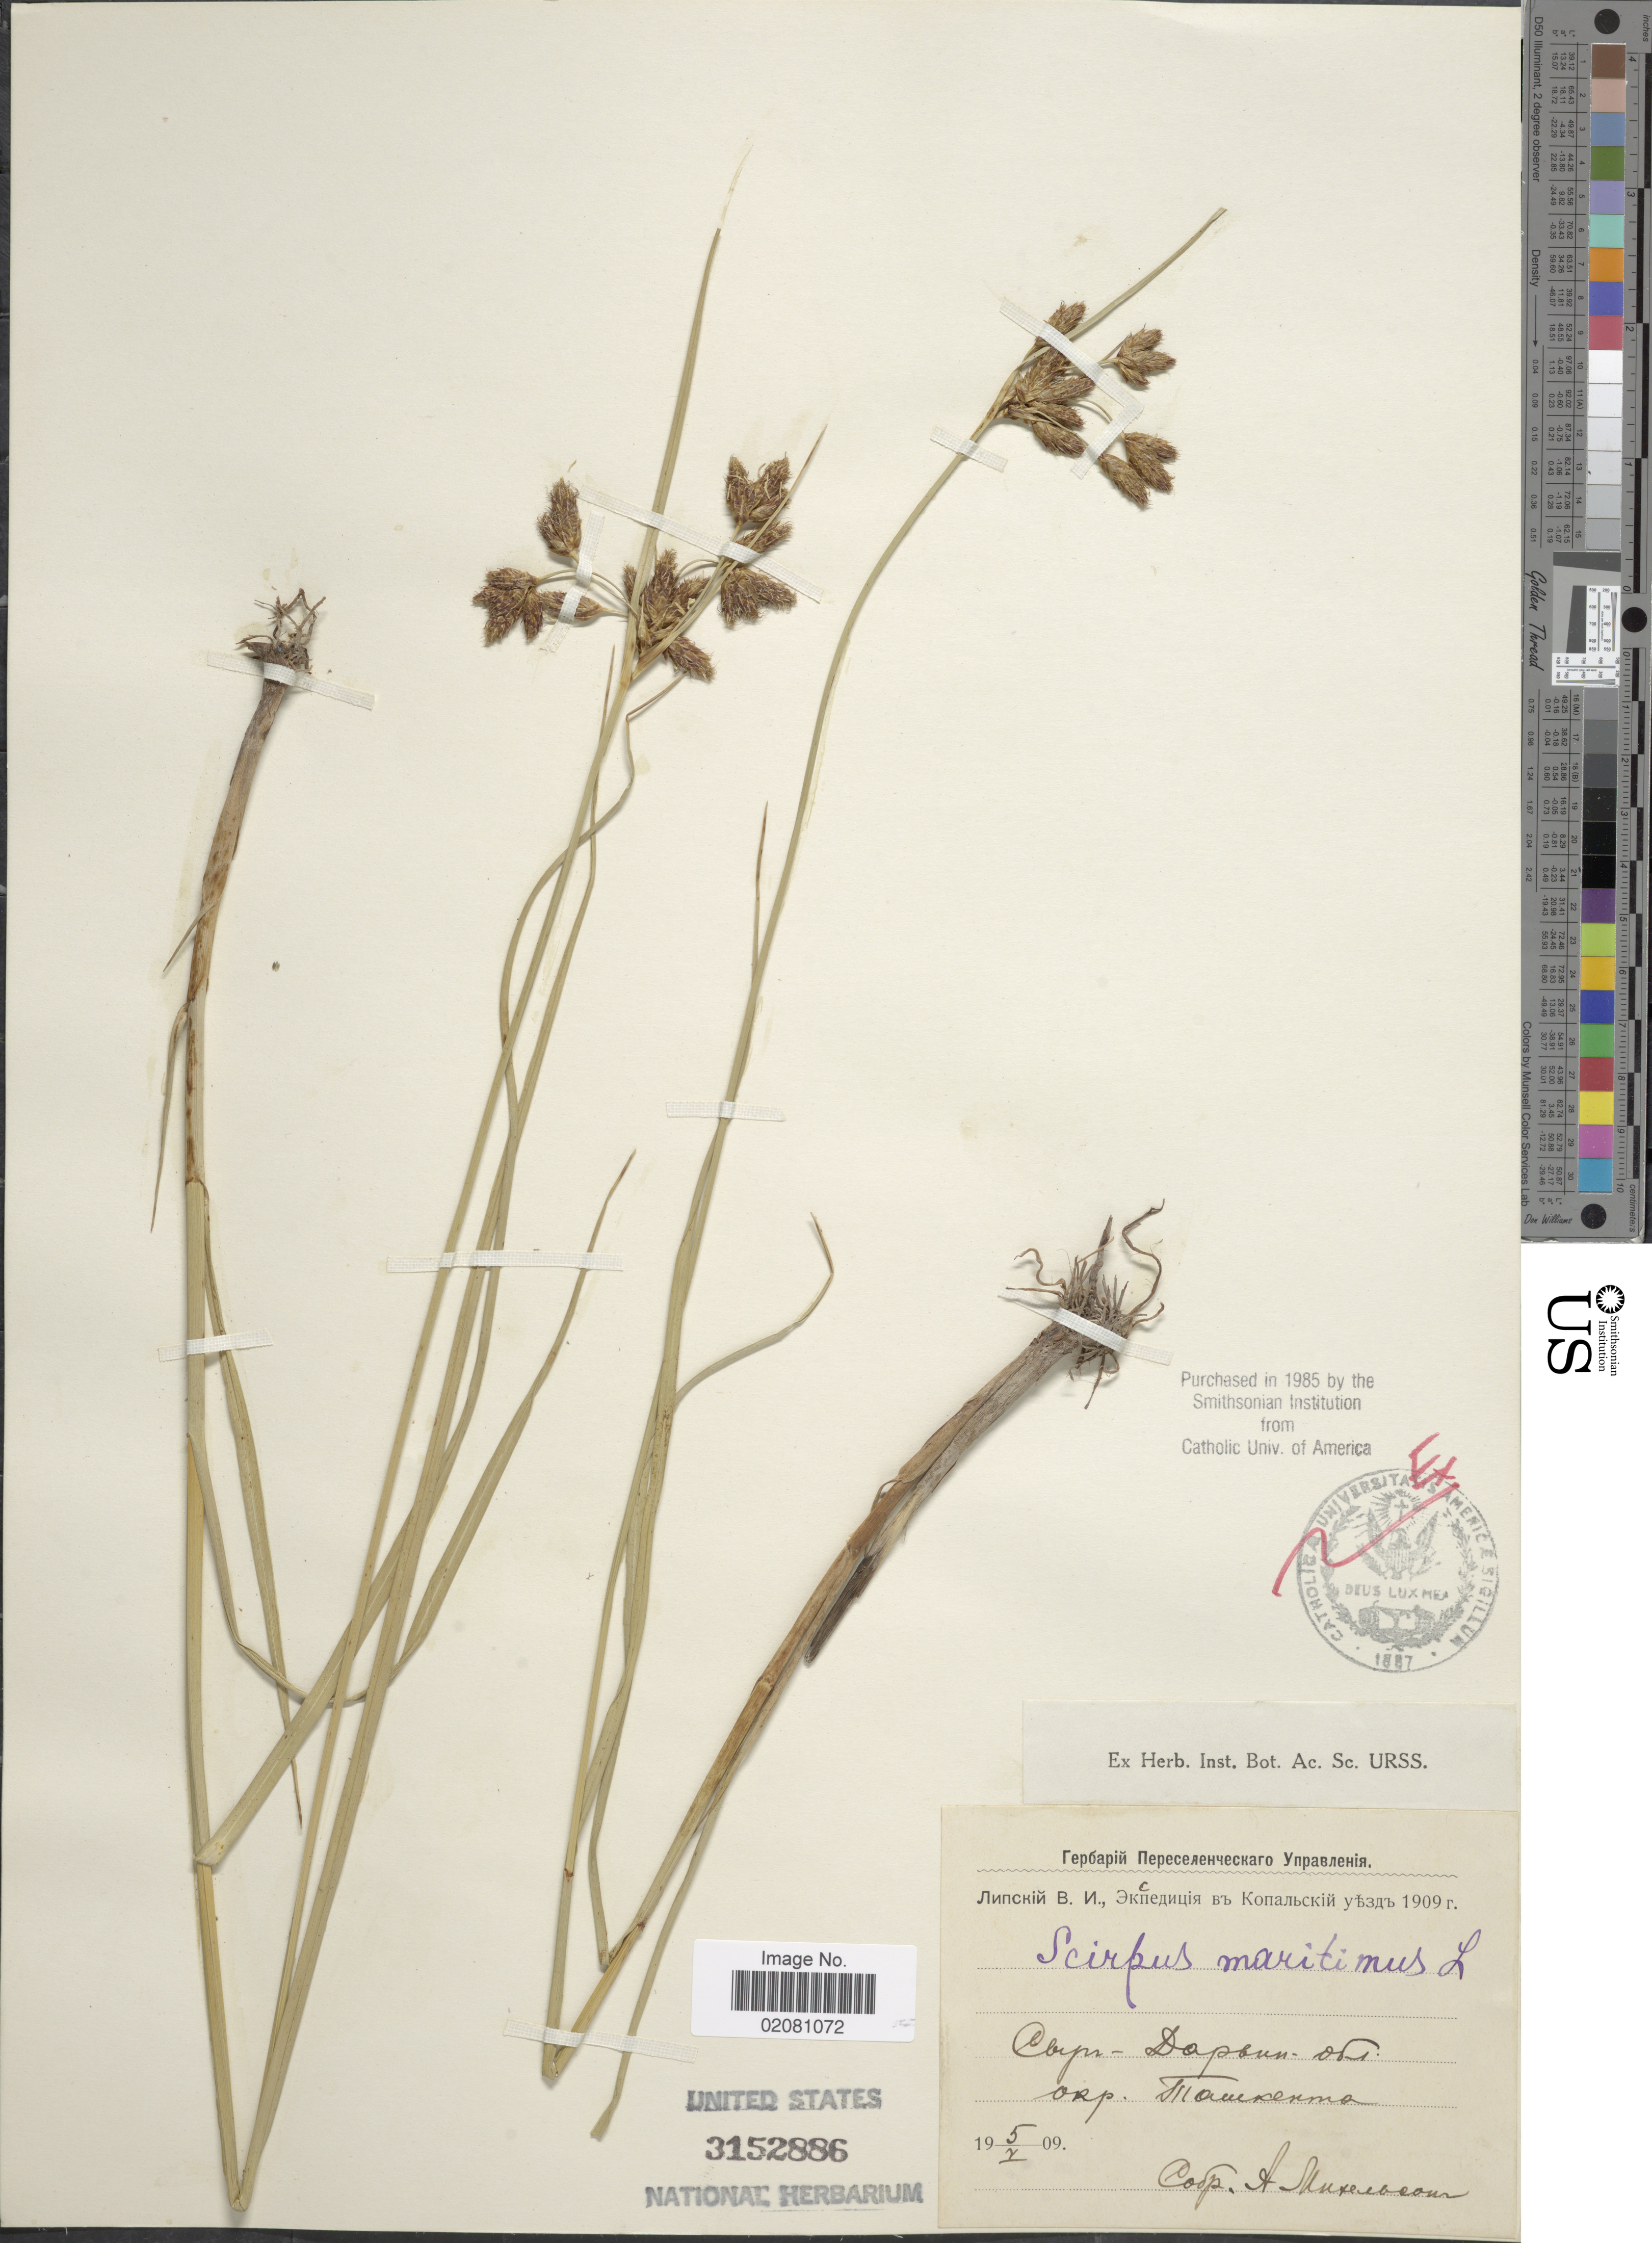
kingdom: Plantae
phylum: Tracheophyta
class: Liliopsida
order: Poales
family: Cyperaceae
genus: Bolboschoenus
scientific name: Bolboschoenus maritimus subsp. maritimus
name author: (L.) Palla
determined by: Strong, Mark T., (BOT), Smithsonian Institution - National Museum of Natural History (UNITED STATES)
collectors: A. Mikhelson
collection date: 1909-05-05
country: Uzbekistan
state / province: Toshkent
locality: Vicinity of Tashkent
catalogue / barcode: US 3152886